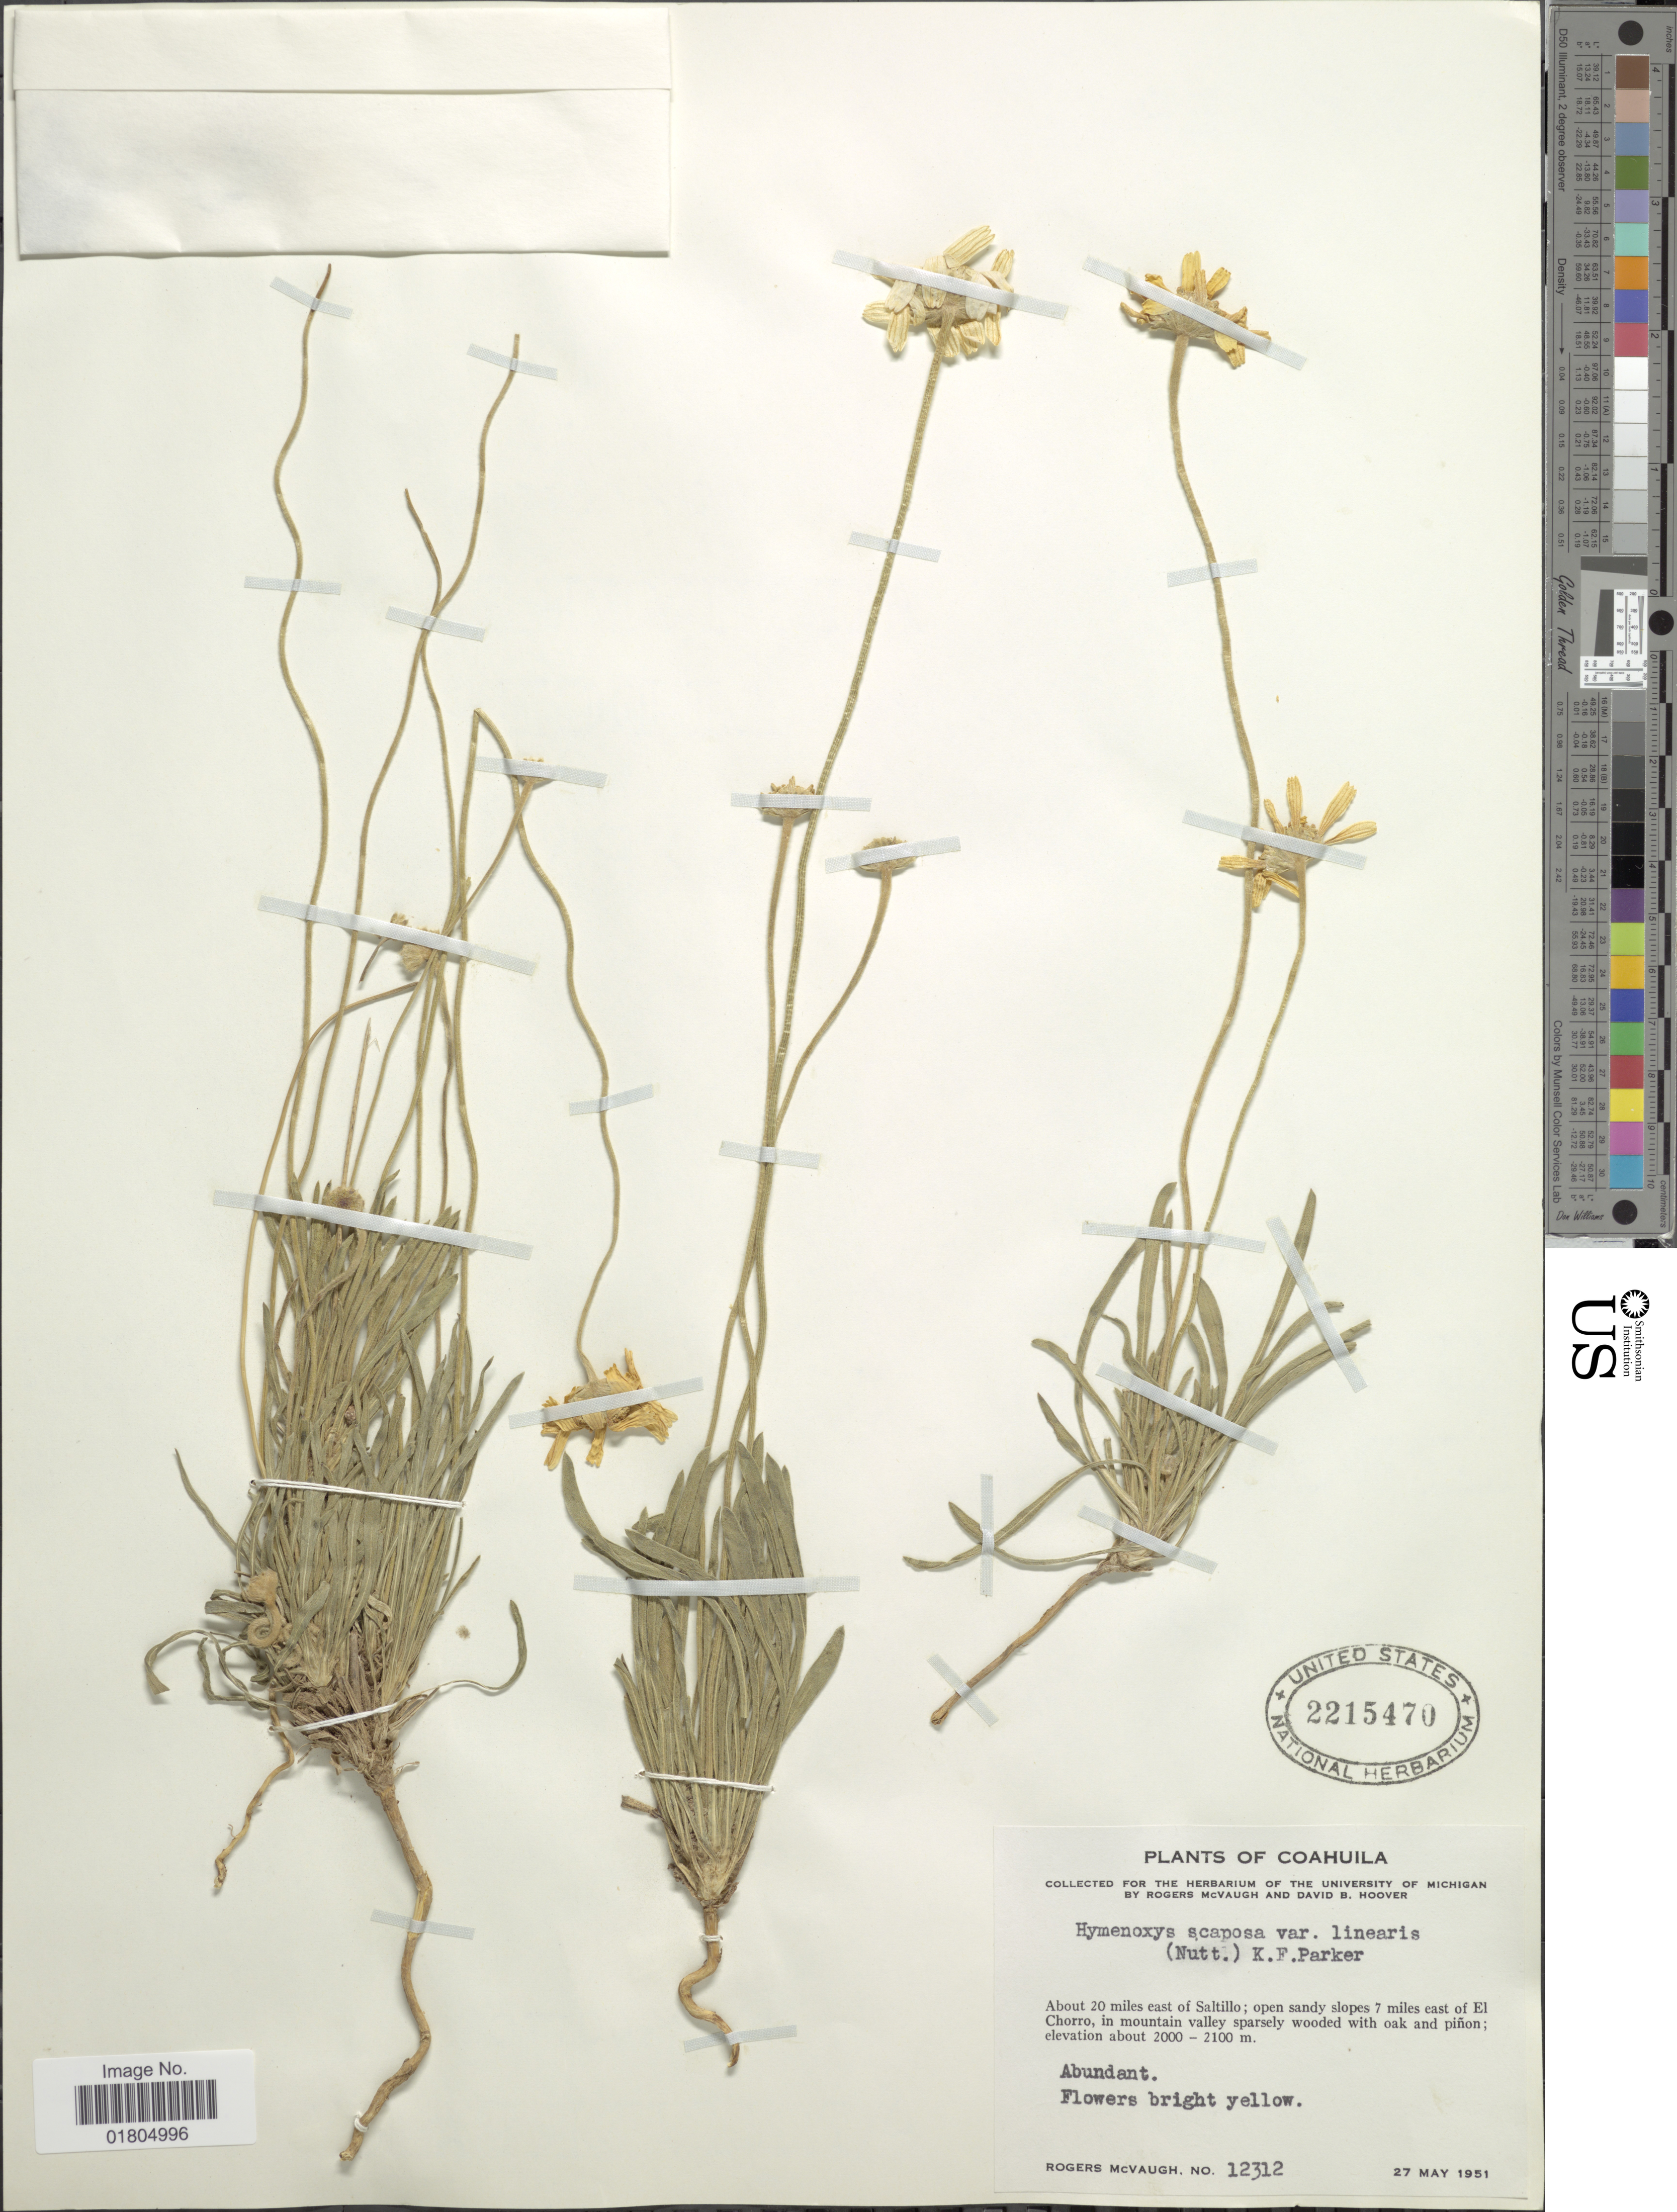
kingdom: Plantae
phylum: Tracheophyta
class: Magnoliopsida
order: Asterales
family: Asteraceae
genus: Hymenoxys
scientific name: Hymenoxys scaposa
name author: (DC.) K.F. Parker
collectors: R. McVaugh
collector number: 12312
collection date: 1951-05-27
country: Mexico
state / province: Coahuila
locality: About 20 miles east of Saltillo, open sandy slopes 7 miles east of El Chorrro, in mountain valley sparsely wooded oak and pinon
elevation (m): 2000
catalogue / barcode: US 2215470